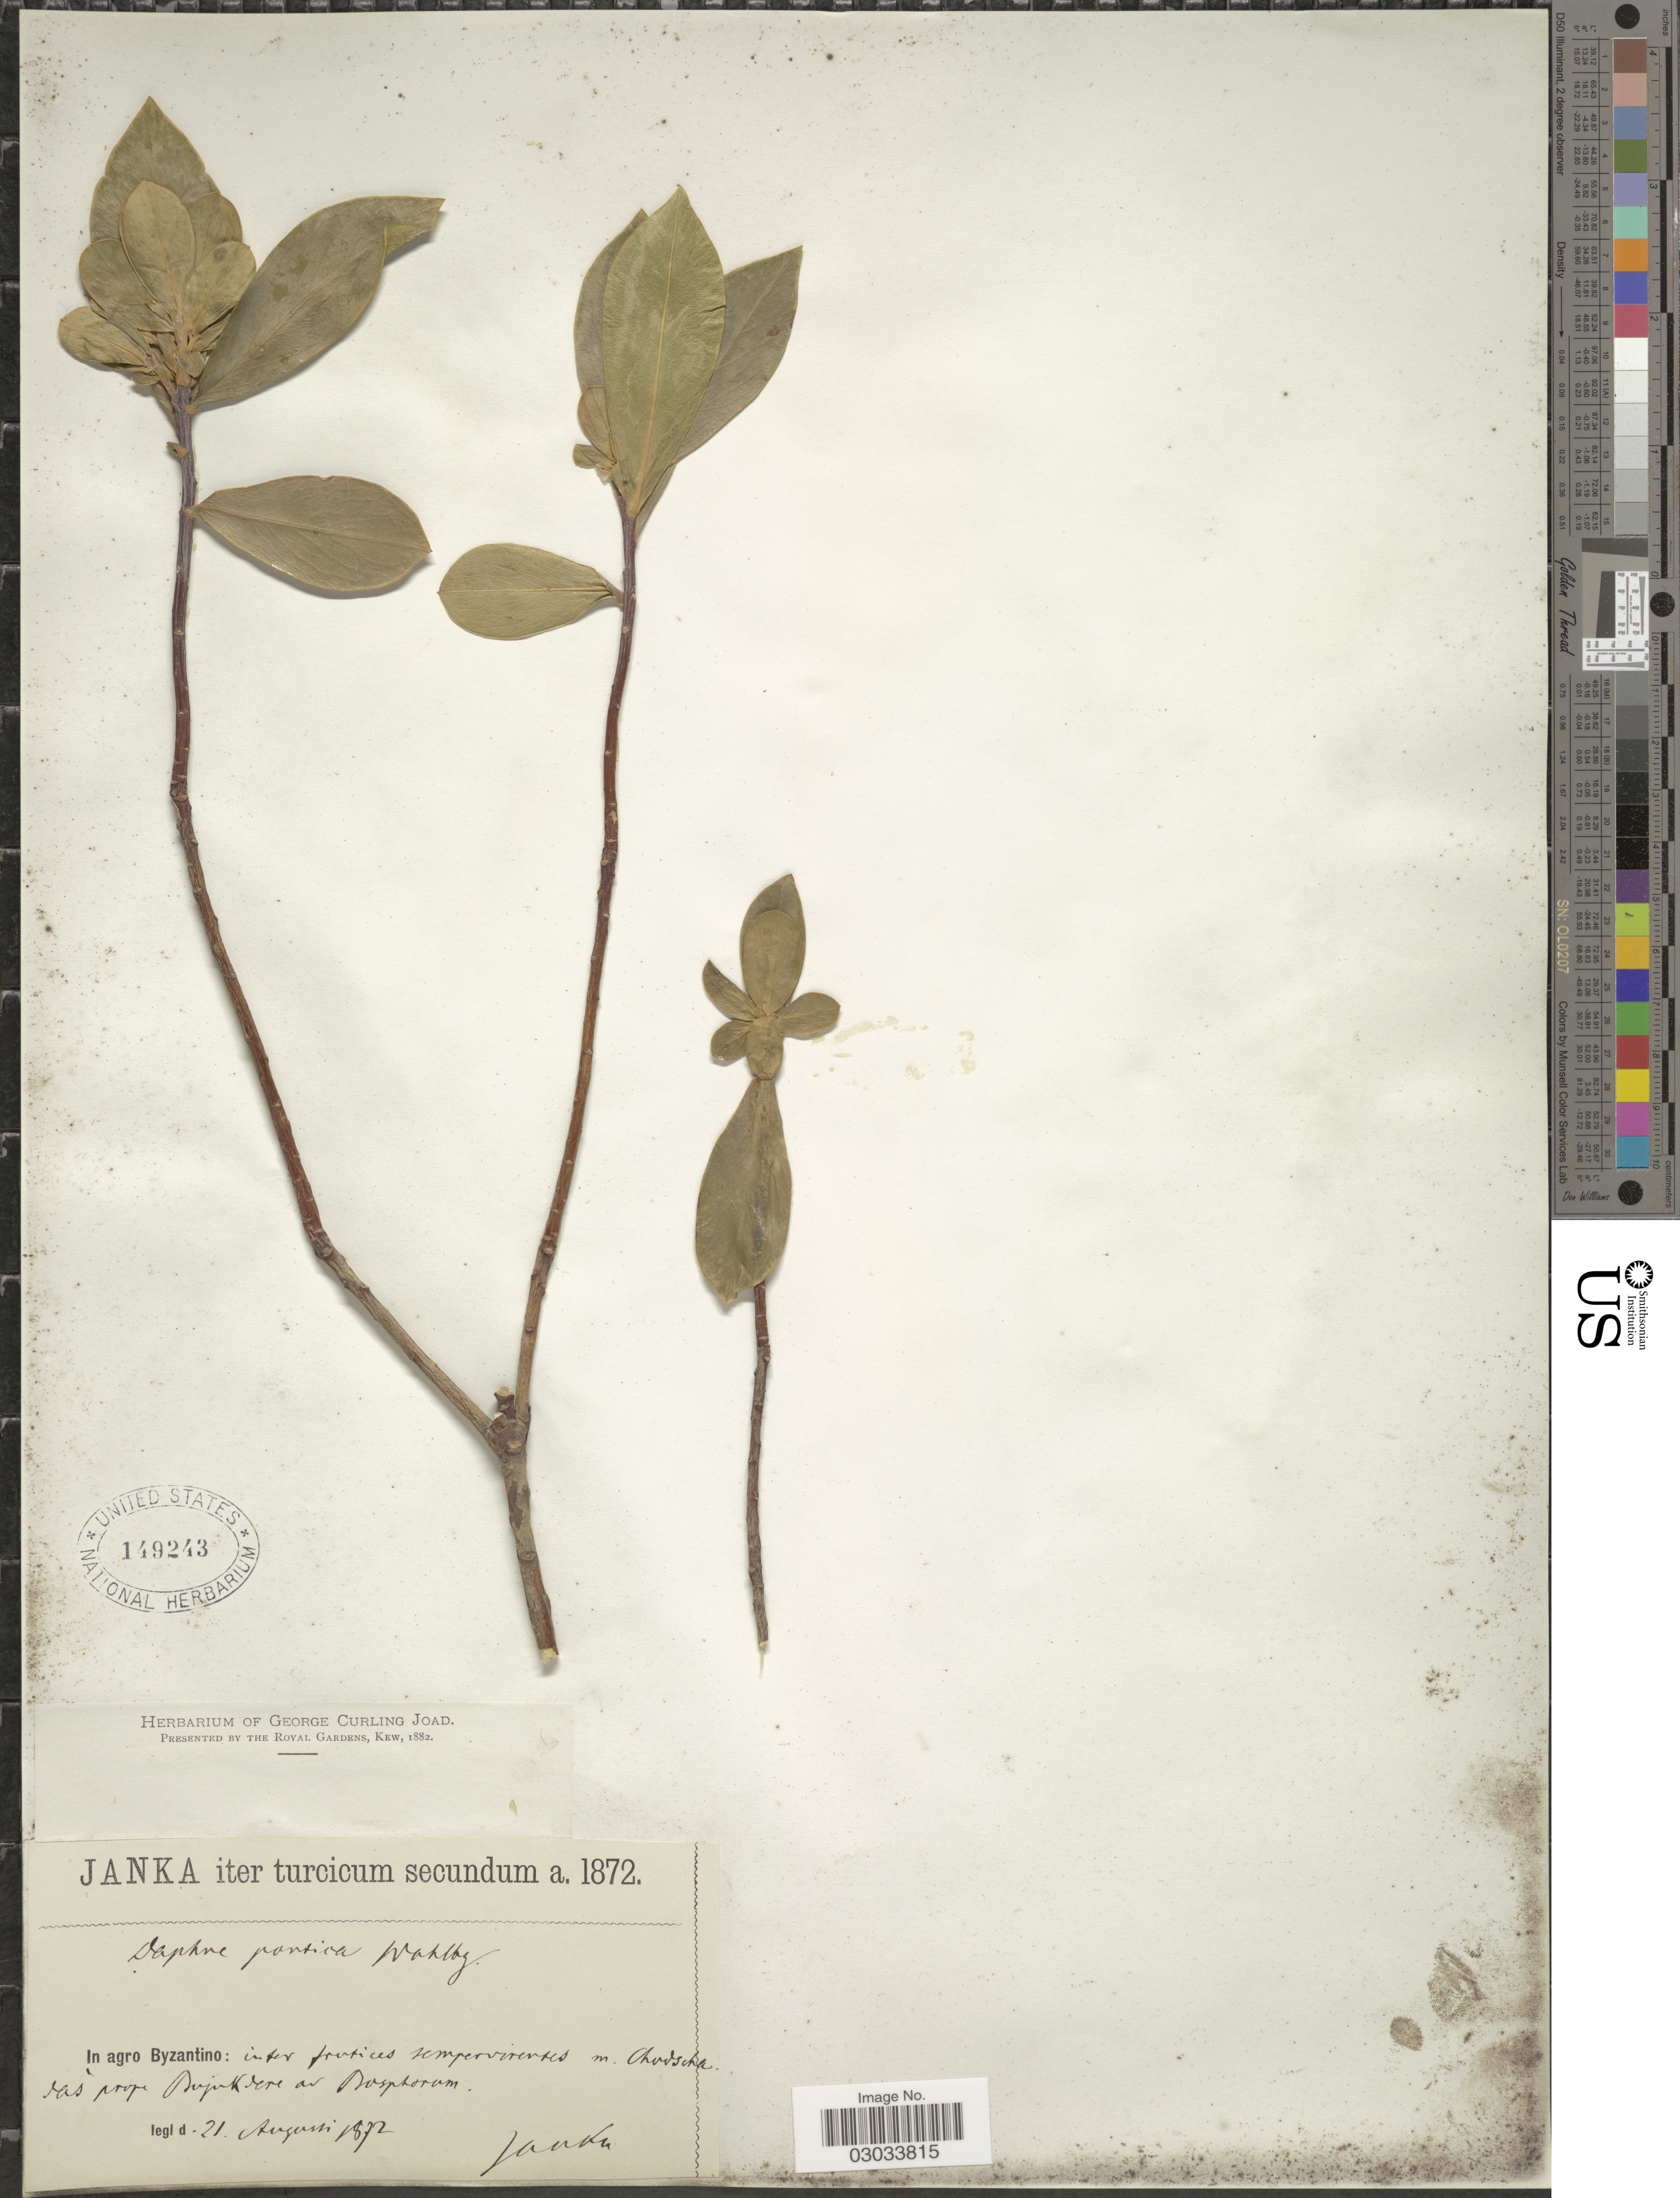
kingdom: Plantae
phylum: Tracheophyta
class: Magnoliopsida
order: Malvales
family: Thymelaeaceae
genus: Daphne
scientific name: Daphne pontica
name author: L.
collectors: V. Janka von Bulcs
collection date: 1872-08-21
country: Turkey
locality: Turcicum. In agro Byzantino: inter practis sempervirentes m. Chovscha ras [interpreted] prope Bujukdere ad Bosphorum.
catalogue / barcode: US 149243